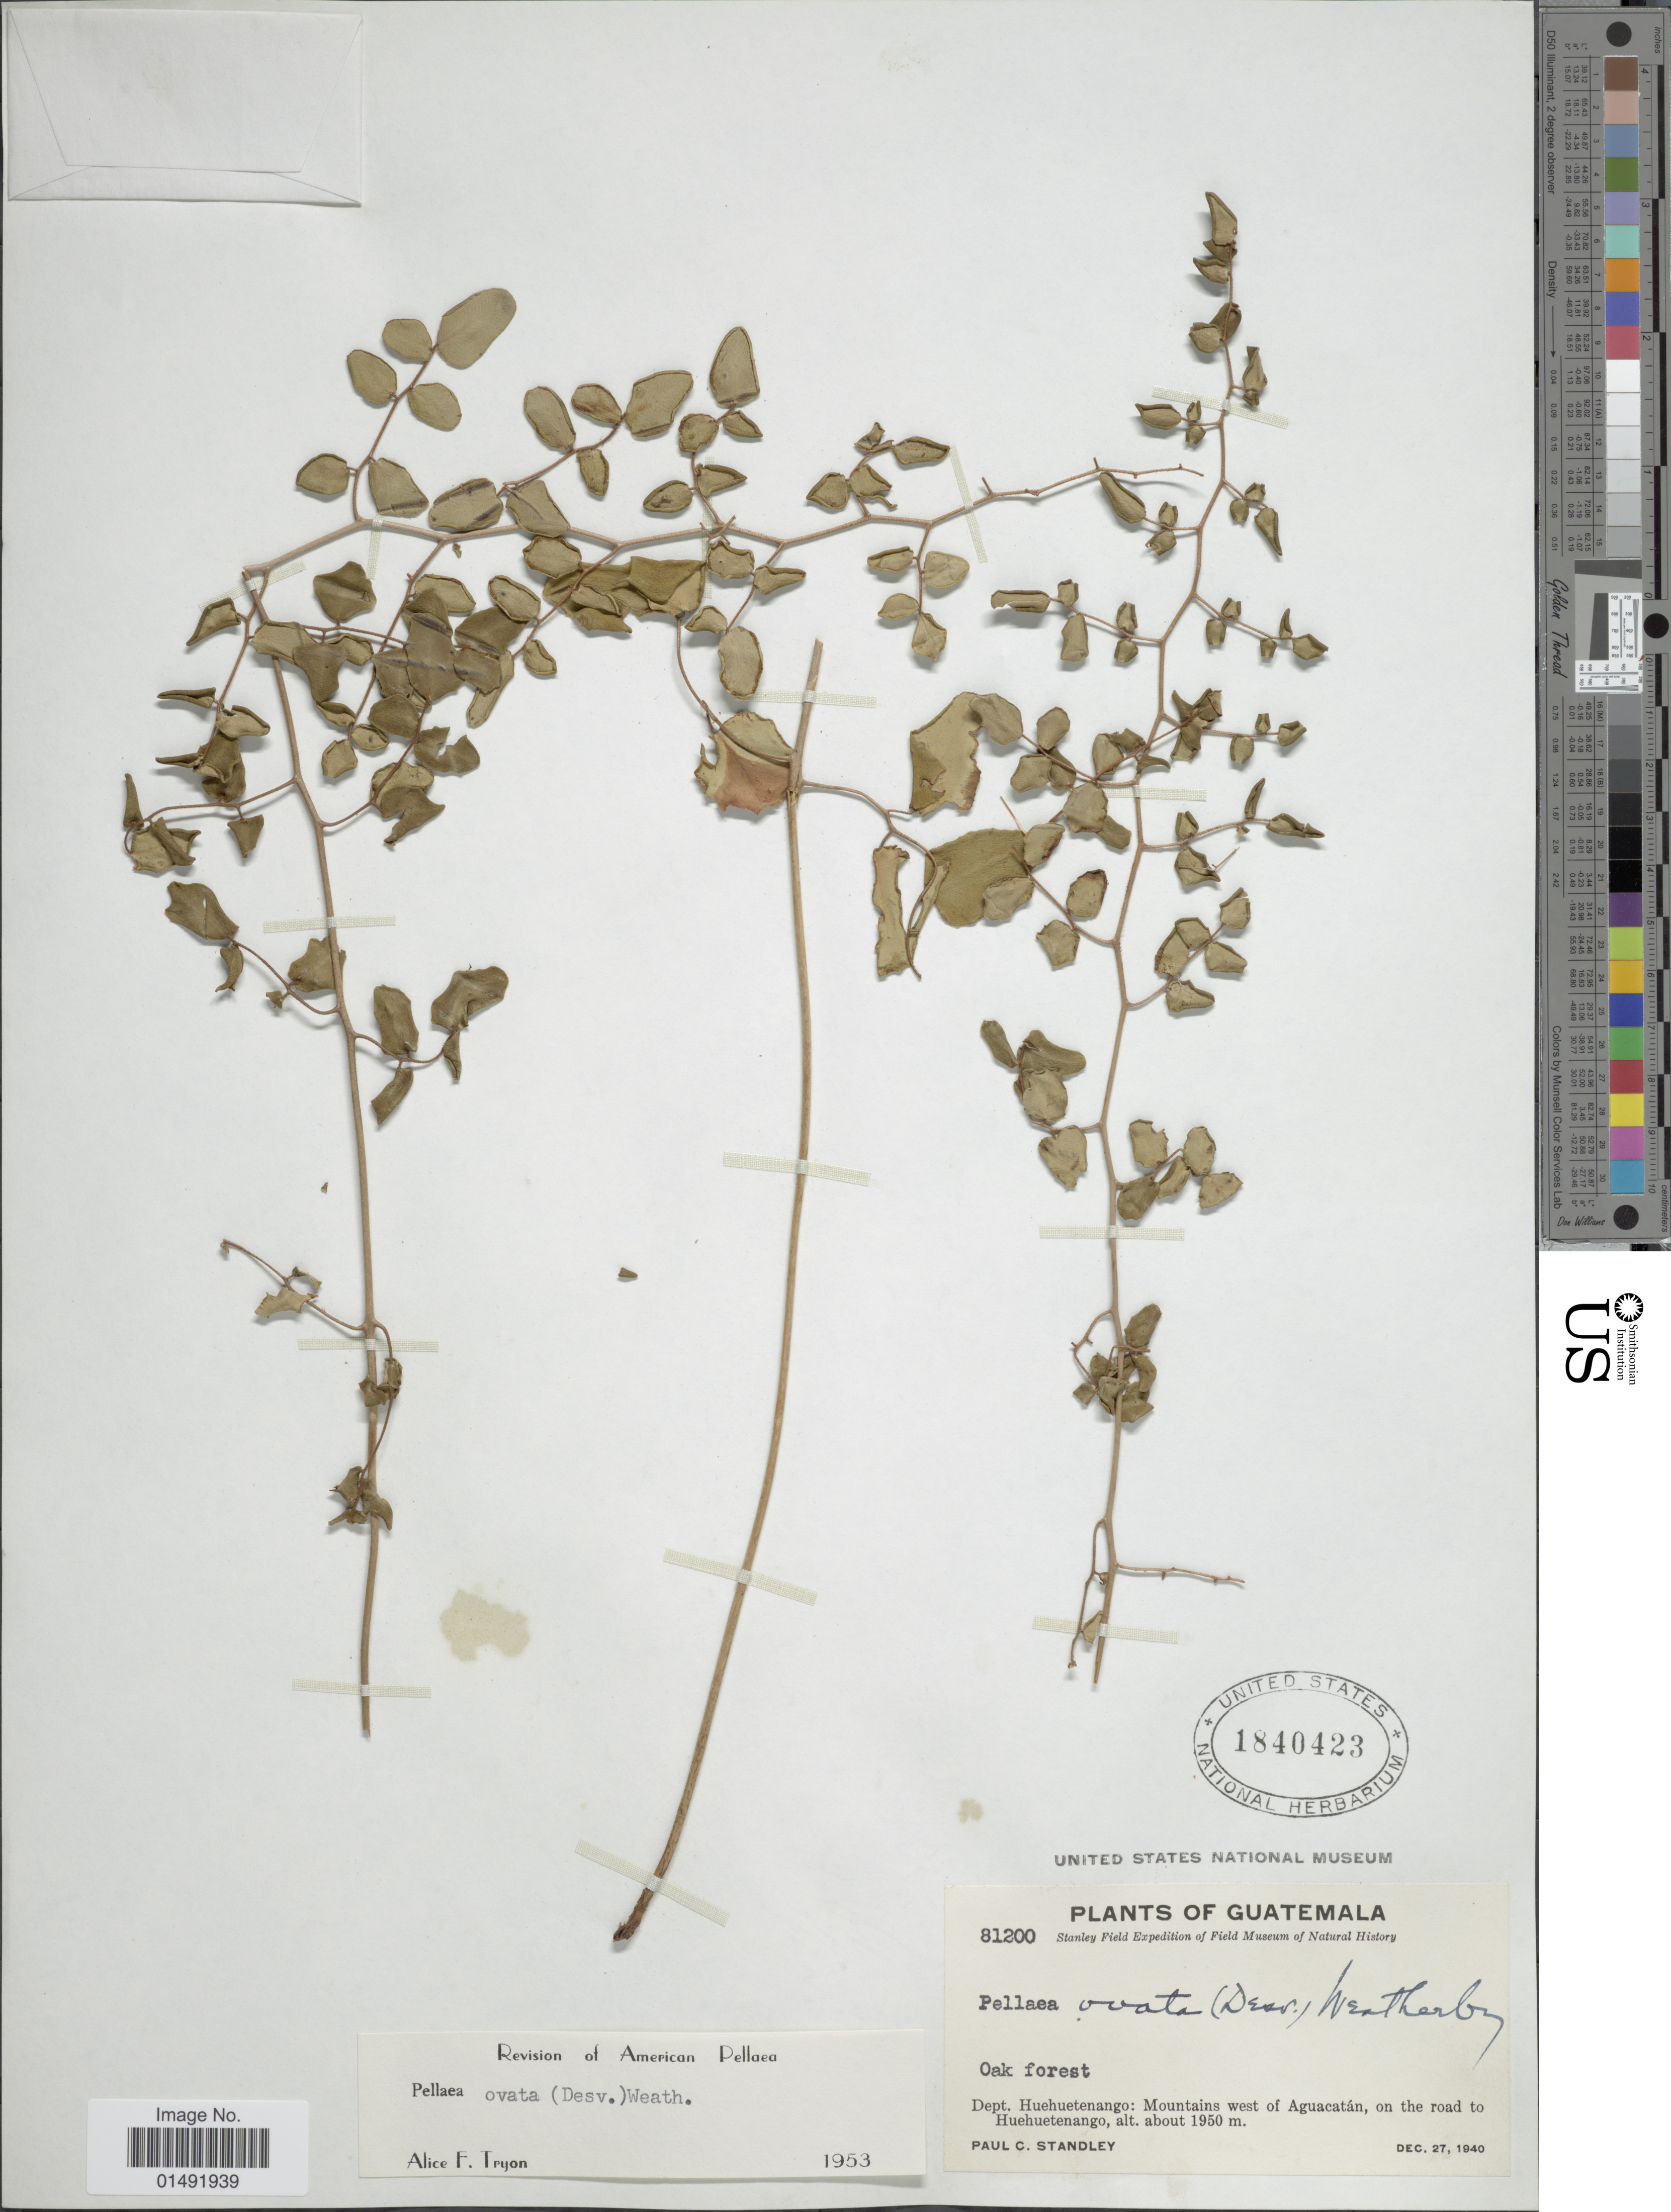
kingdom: Plantae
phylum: Tracheophyta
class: Polypodiopsida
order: Polypodiales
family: Pteridaceae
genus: Pellaea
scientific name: Pellaea ovata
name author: (Desv.) Weath.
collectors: P. C. Standley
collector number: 81200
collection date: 1940-12-27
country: Guatemala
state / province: Huehuetenango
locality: Dept. Huehuetenango: Mountains west of Aguacatán, on the road to Huehuetenango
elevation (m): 1950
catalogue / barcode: US 1840423